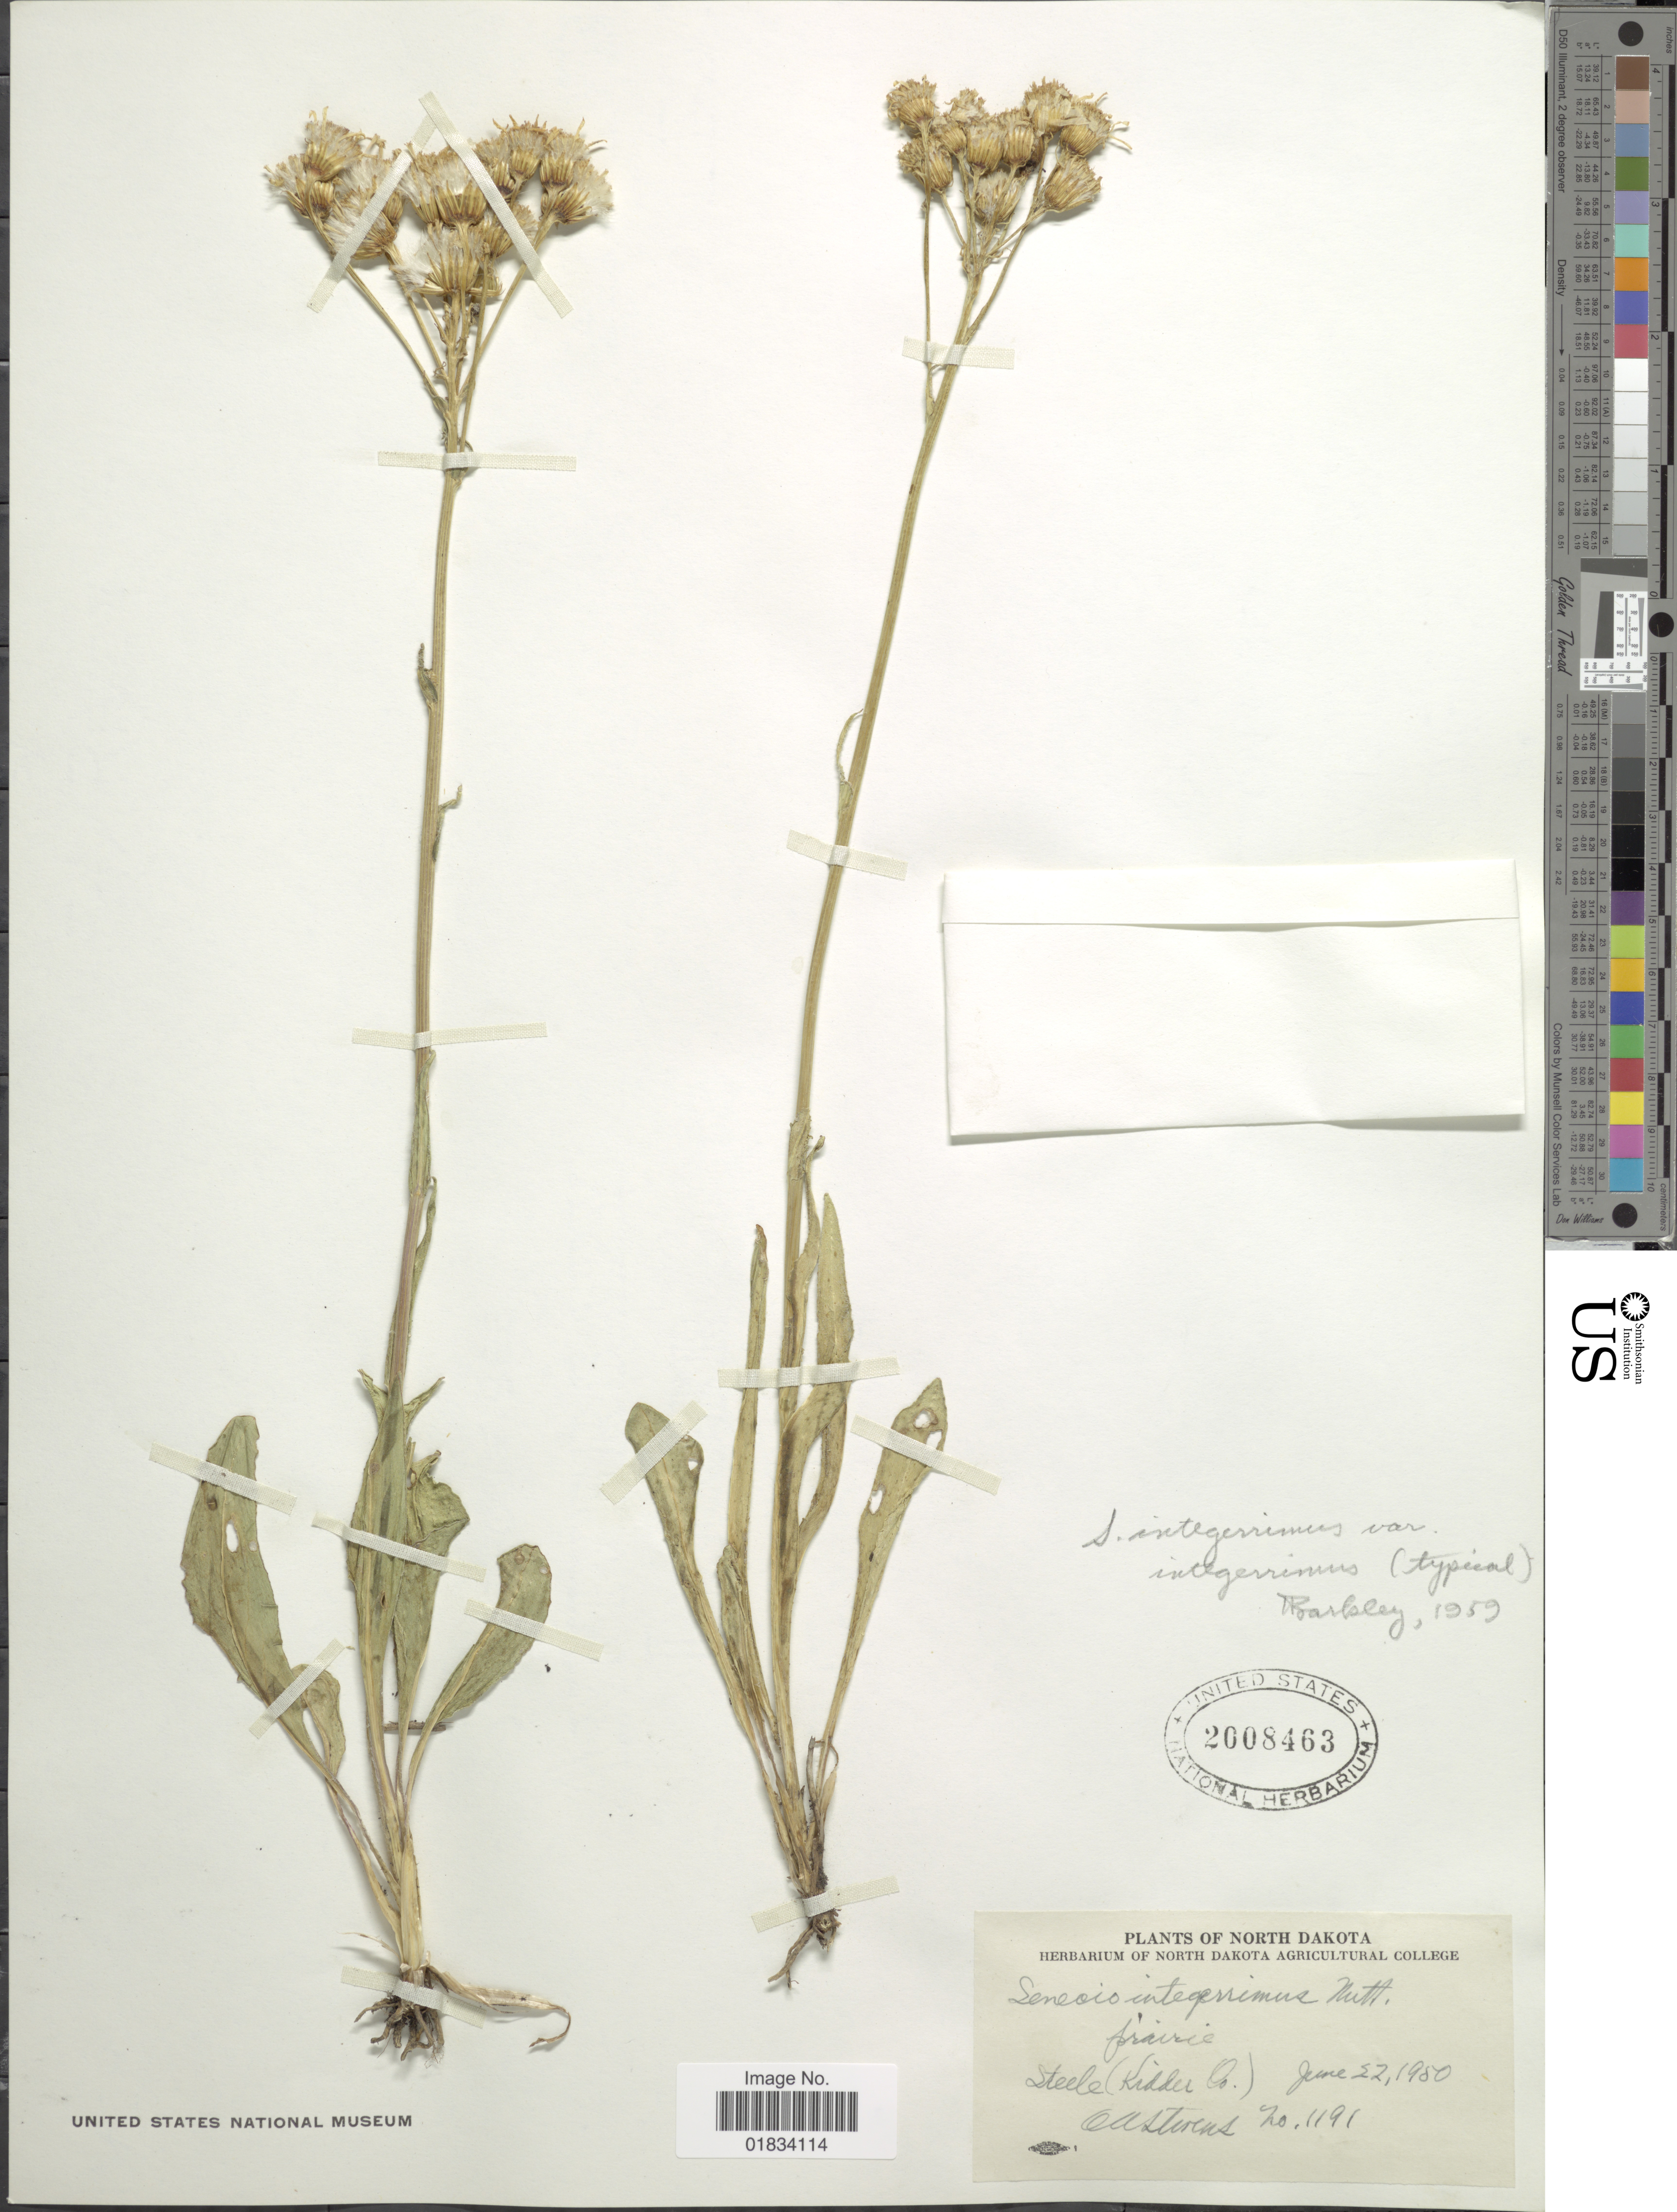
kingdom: Plantae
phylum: Tracheophyta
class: Magnoliopsida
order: Asterales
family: Asteraceae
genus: Senecio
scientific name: Senecio integerrimus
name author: Nutt.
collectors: O. A. Stevens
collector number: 1191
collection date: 1950-06-22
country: United States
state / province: North Dakota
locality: Steele (Kidder Co.)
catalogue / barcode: US 2008463